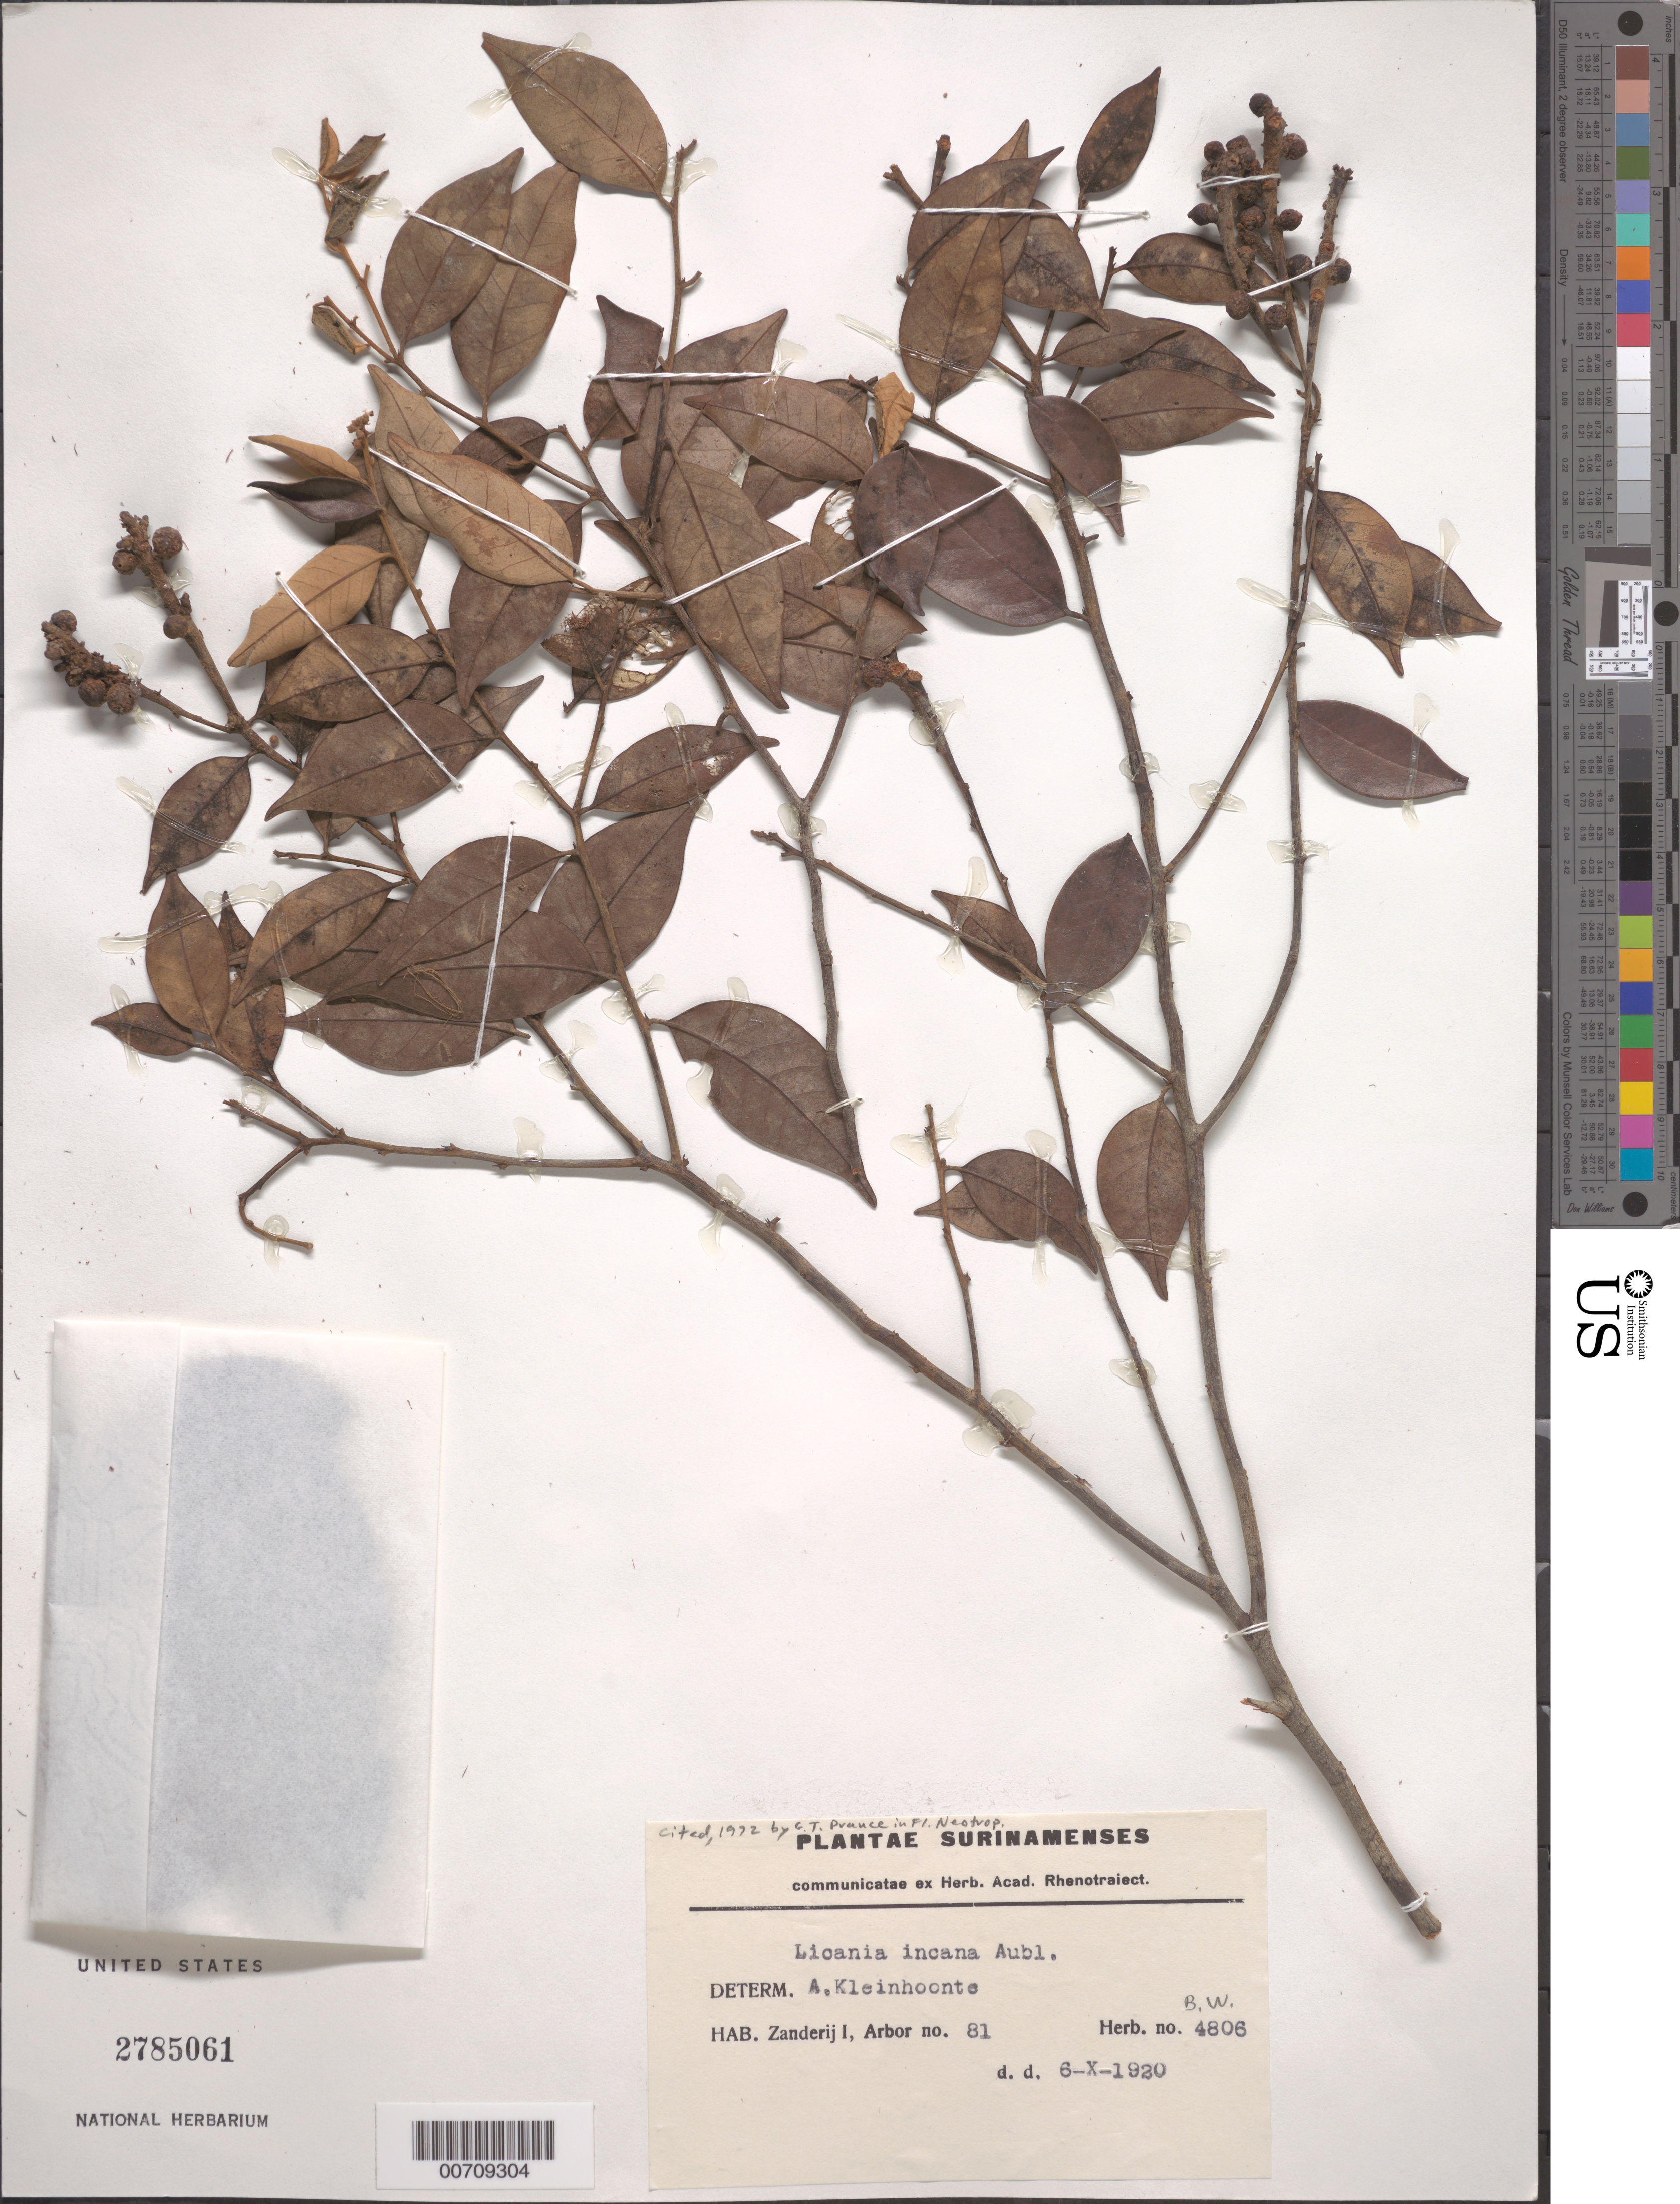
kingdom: Plantae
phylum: Tracheophyta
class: Magnoliopsida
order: Malpighiales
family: Chrysobalanaceae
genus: Licania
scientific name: Licania incana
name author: Aubl.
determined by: Kleinhoonte, Anthonia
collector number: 4806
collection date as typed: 6-Oct-20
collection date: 1920-10-06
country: Suriname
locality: Zanderij I., Forest Reserve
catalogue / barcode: US 2785061